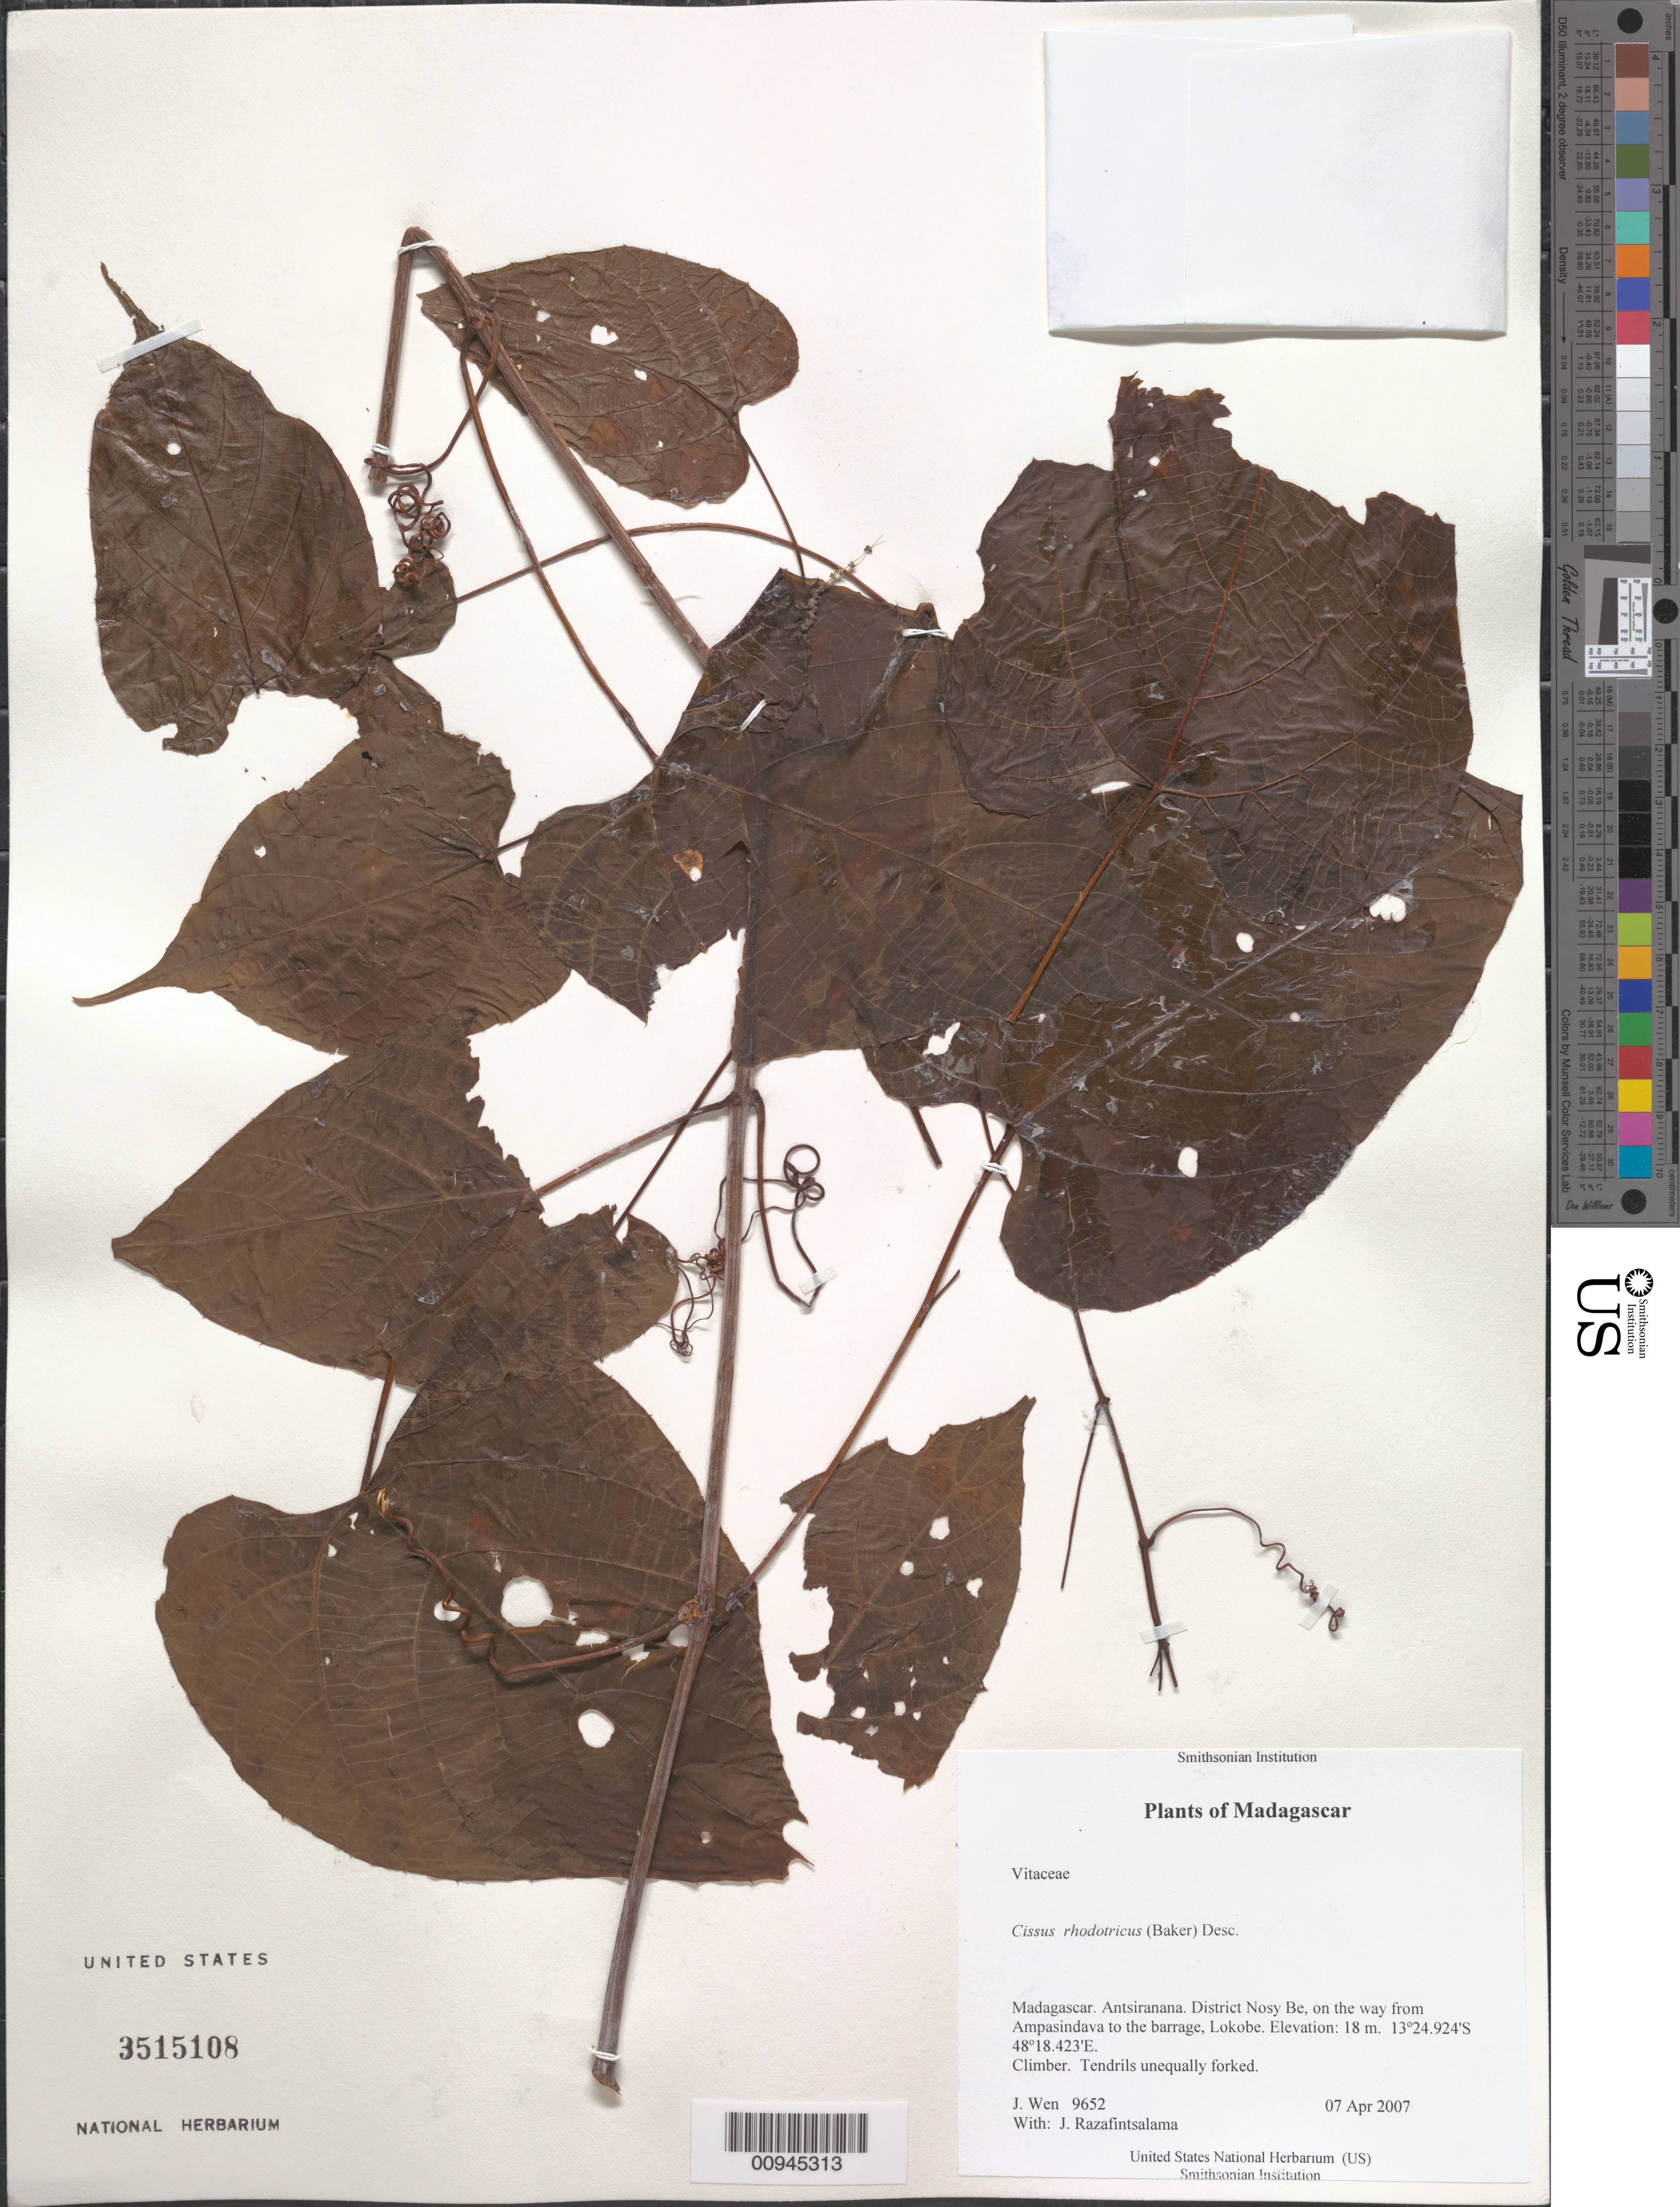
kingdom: Plantae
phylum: Tracheophyta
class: Magnoliopsida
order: Vitales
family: Vitaceae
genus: Cissus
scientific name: Cissus rhodotricha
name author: (Baker) Desc.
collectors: J. Wen & J. Razafintsalama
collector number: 9652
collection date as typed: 07 Apr 2007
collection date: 2007-04-07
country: Madagascar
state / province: Diana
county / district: Nosy Be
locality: District Nosy Be, on the way from Ampasindava to the barrage, Lokobe.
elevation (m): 18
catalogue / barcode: US 3515108